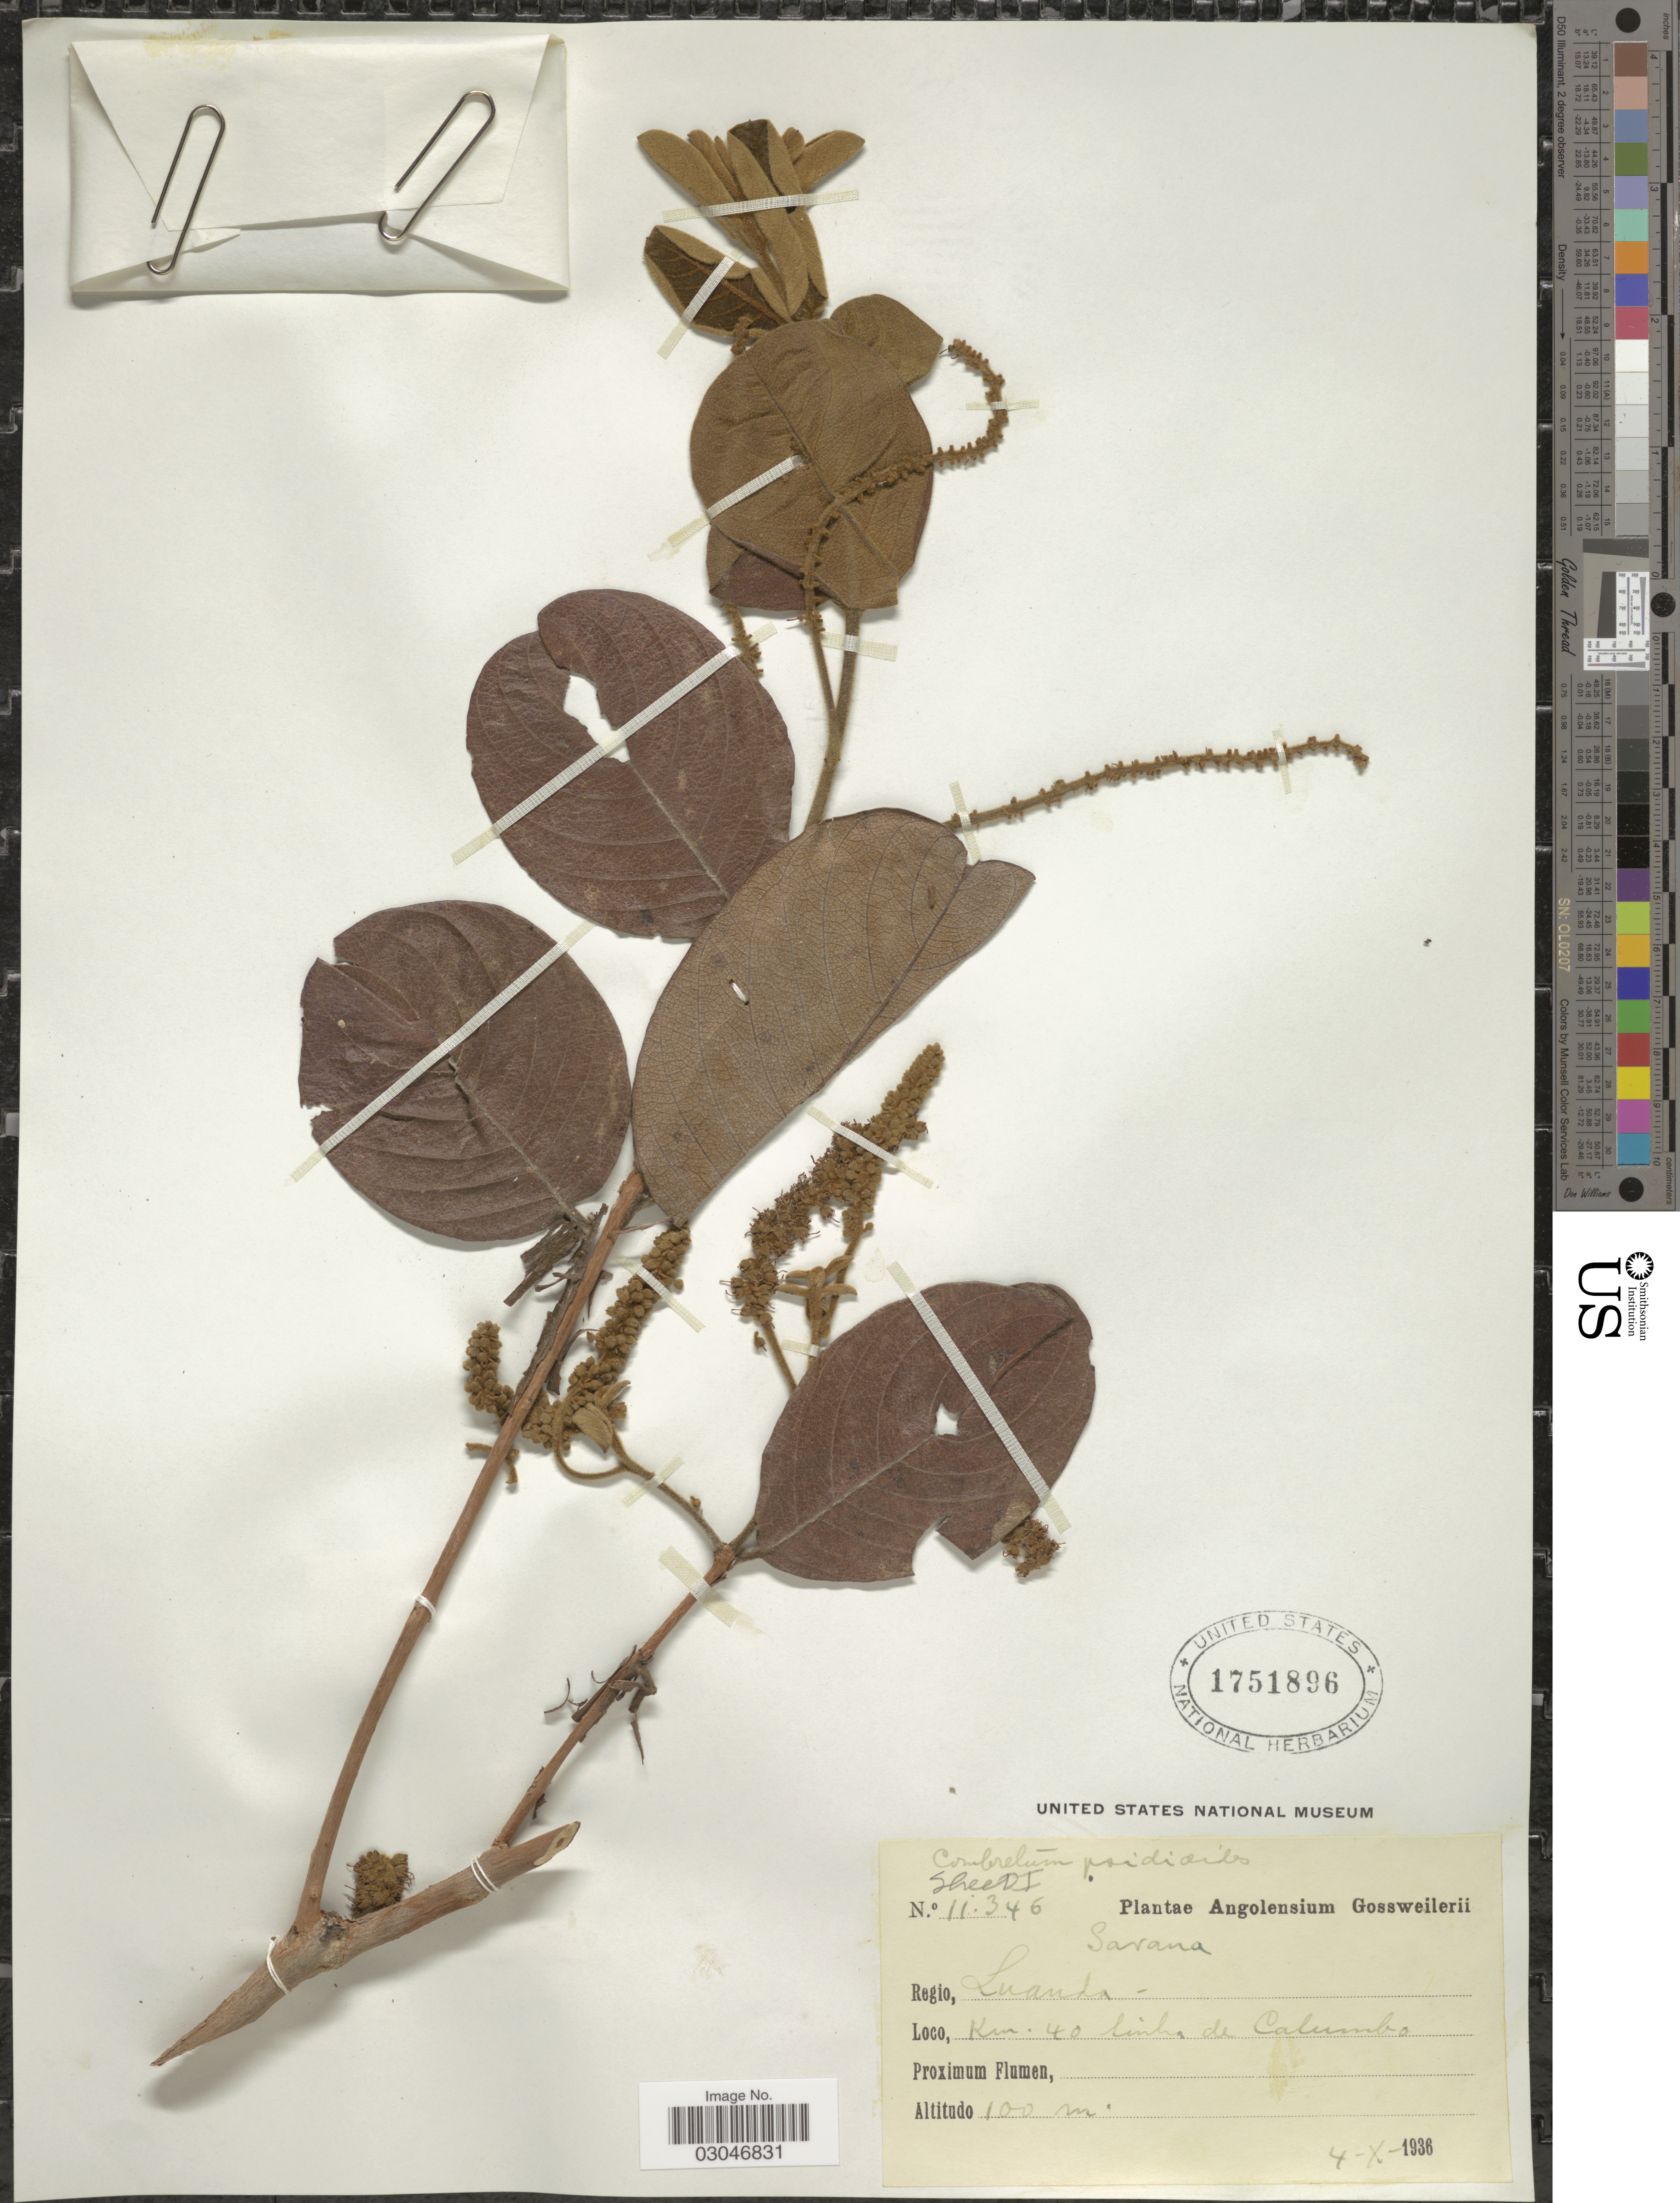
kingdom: Plantae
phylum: Tracheophyta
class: Magnoliopsida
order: Myrtales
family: Combretaceae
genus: Combretum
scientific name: Combretum psidioides subsp. psidioides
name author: Welw.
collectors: -. Gossweiler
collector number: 11346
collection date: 1936-10-04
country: Angola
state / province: Luanda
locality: Regio, Luanda. Km. 40 linha de Calumbo.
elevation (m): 100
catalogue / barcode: US 1751896